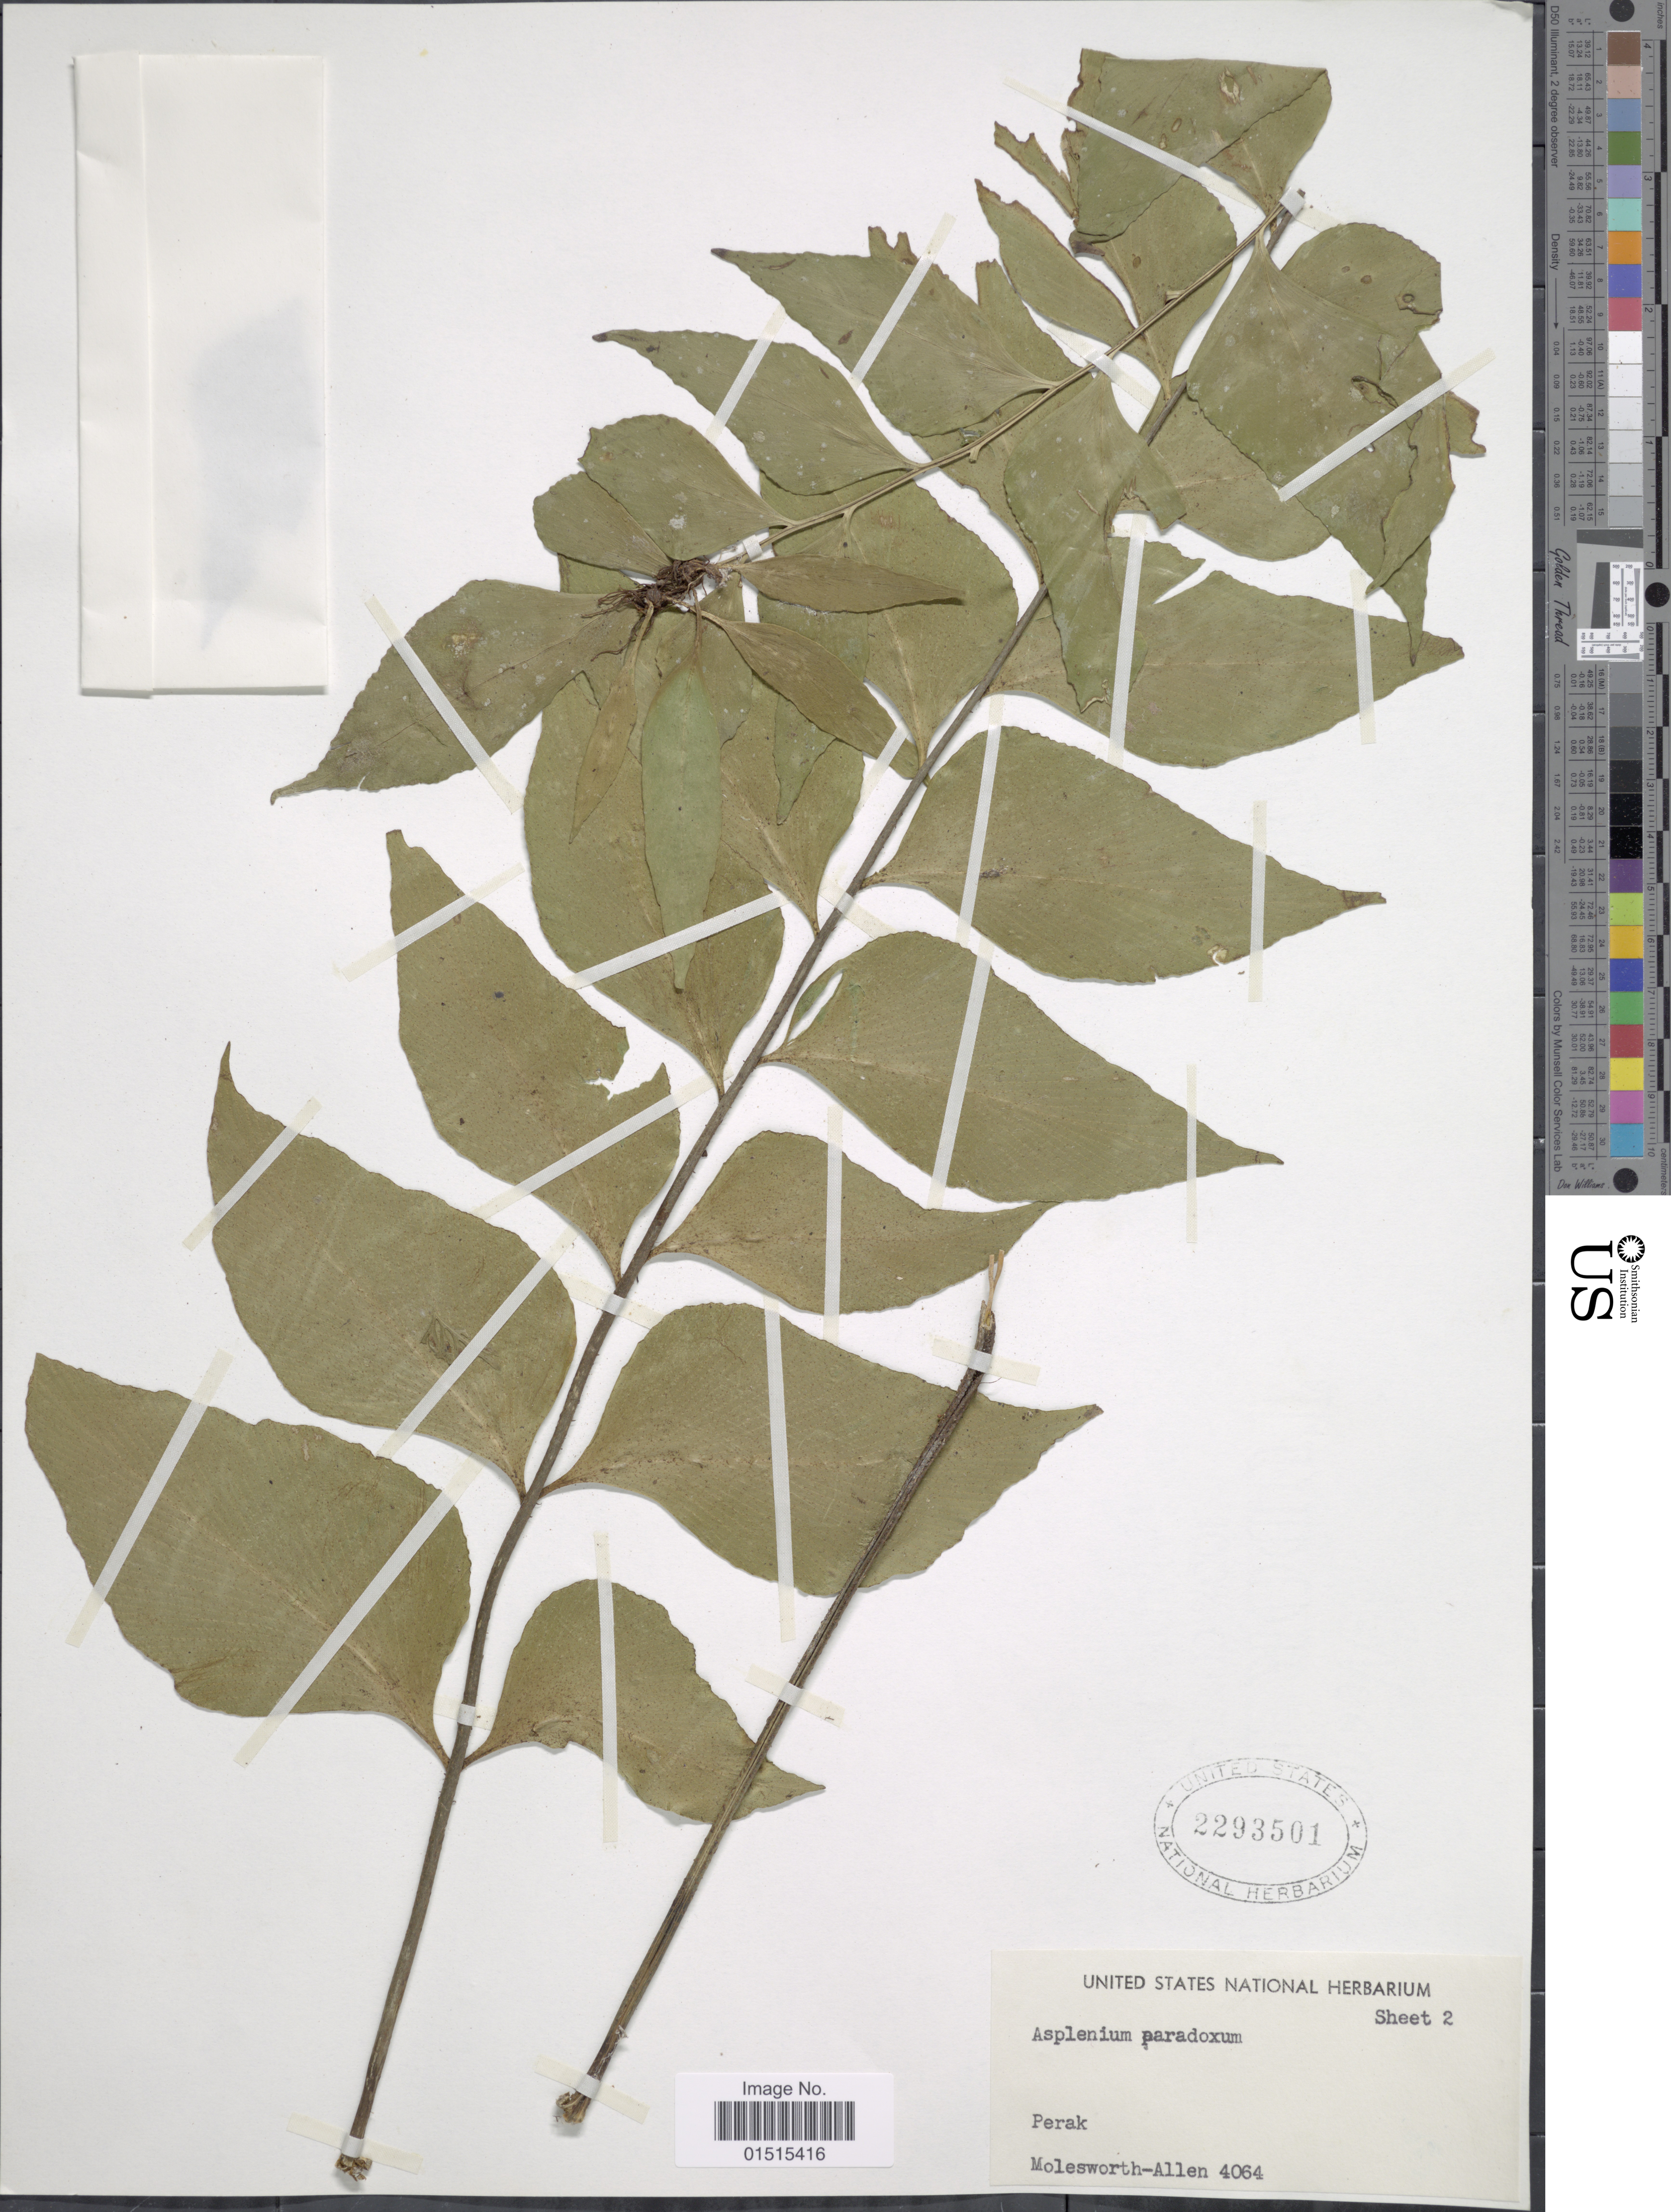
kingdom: Plantae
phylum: Tracheophyta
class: Polypodiopsida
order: Polypodiales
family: Aspleniaceae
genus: Asplenium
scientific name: Asplenium paradoxum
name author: Blume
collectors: B. E. G. Molesworth-Allen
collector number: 4064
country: Malaysia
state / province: Perak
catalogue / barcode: US 2293501